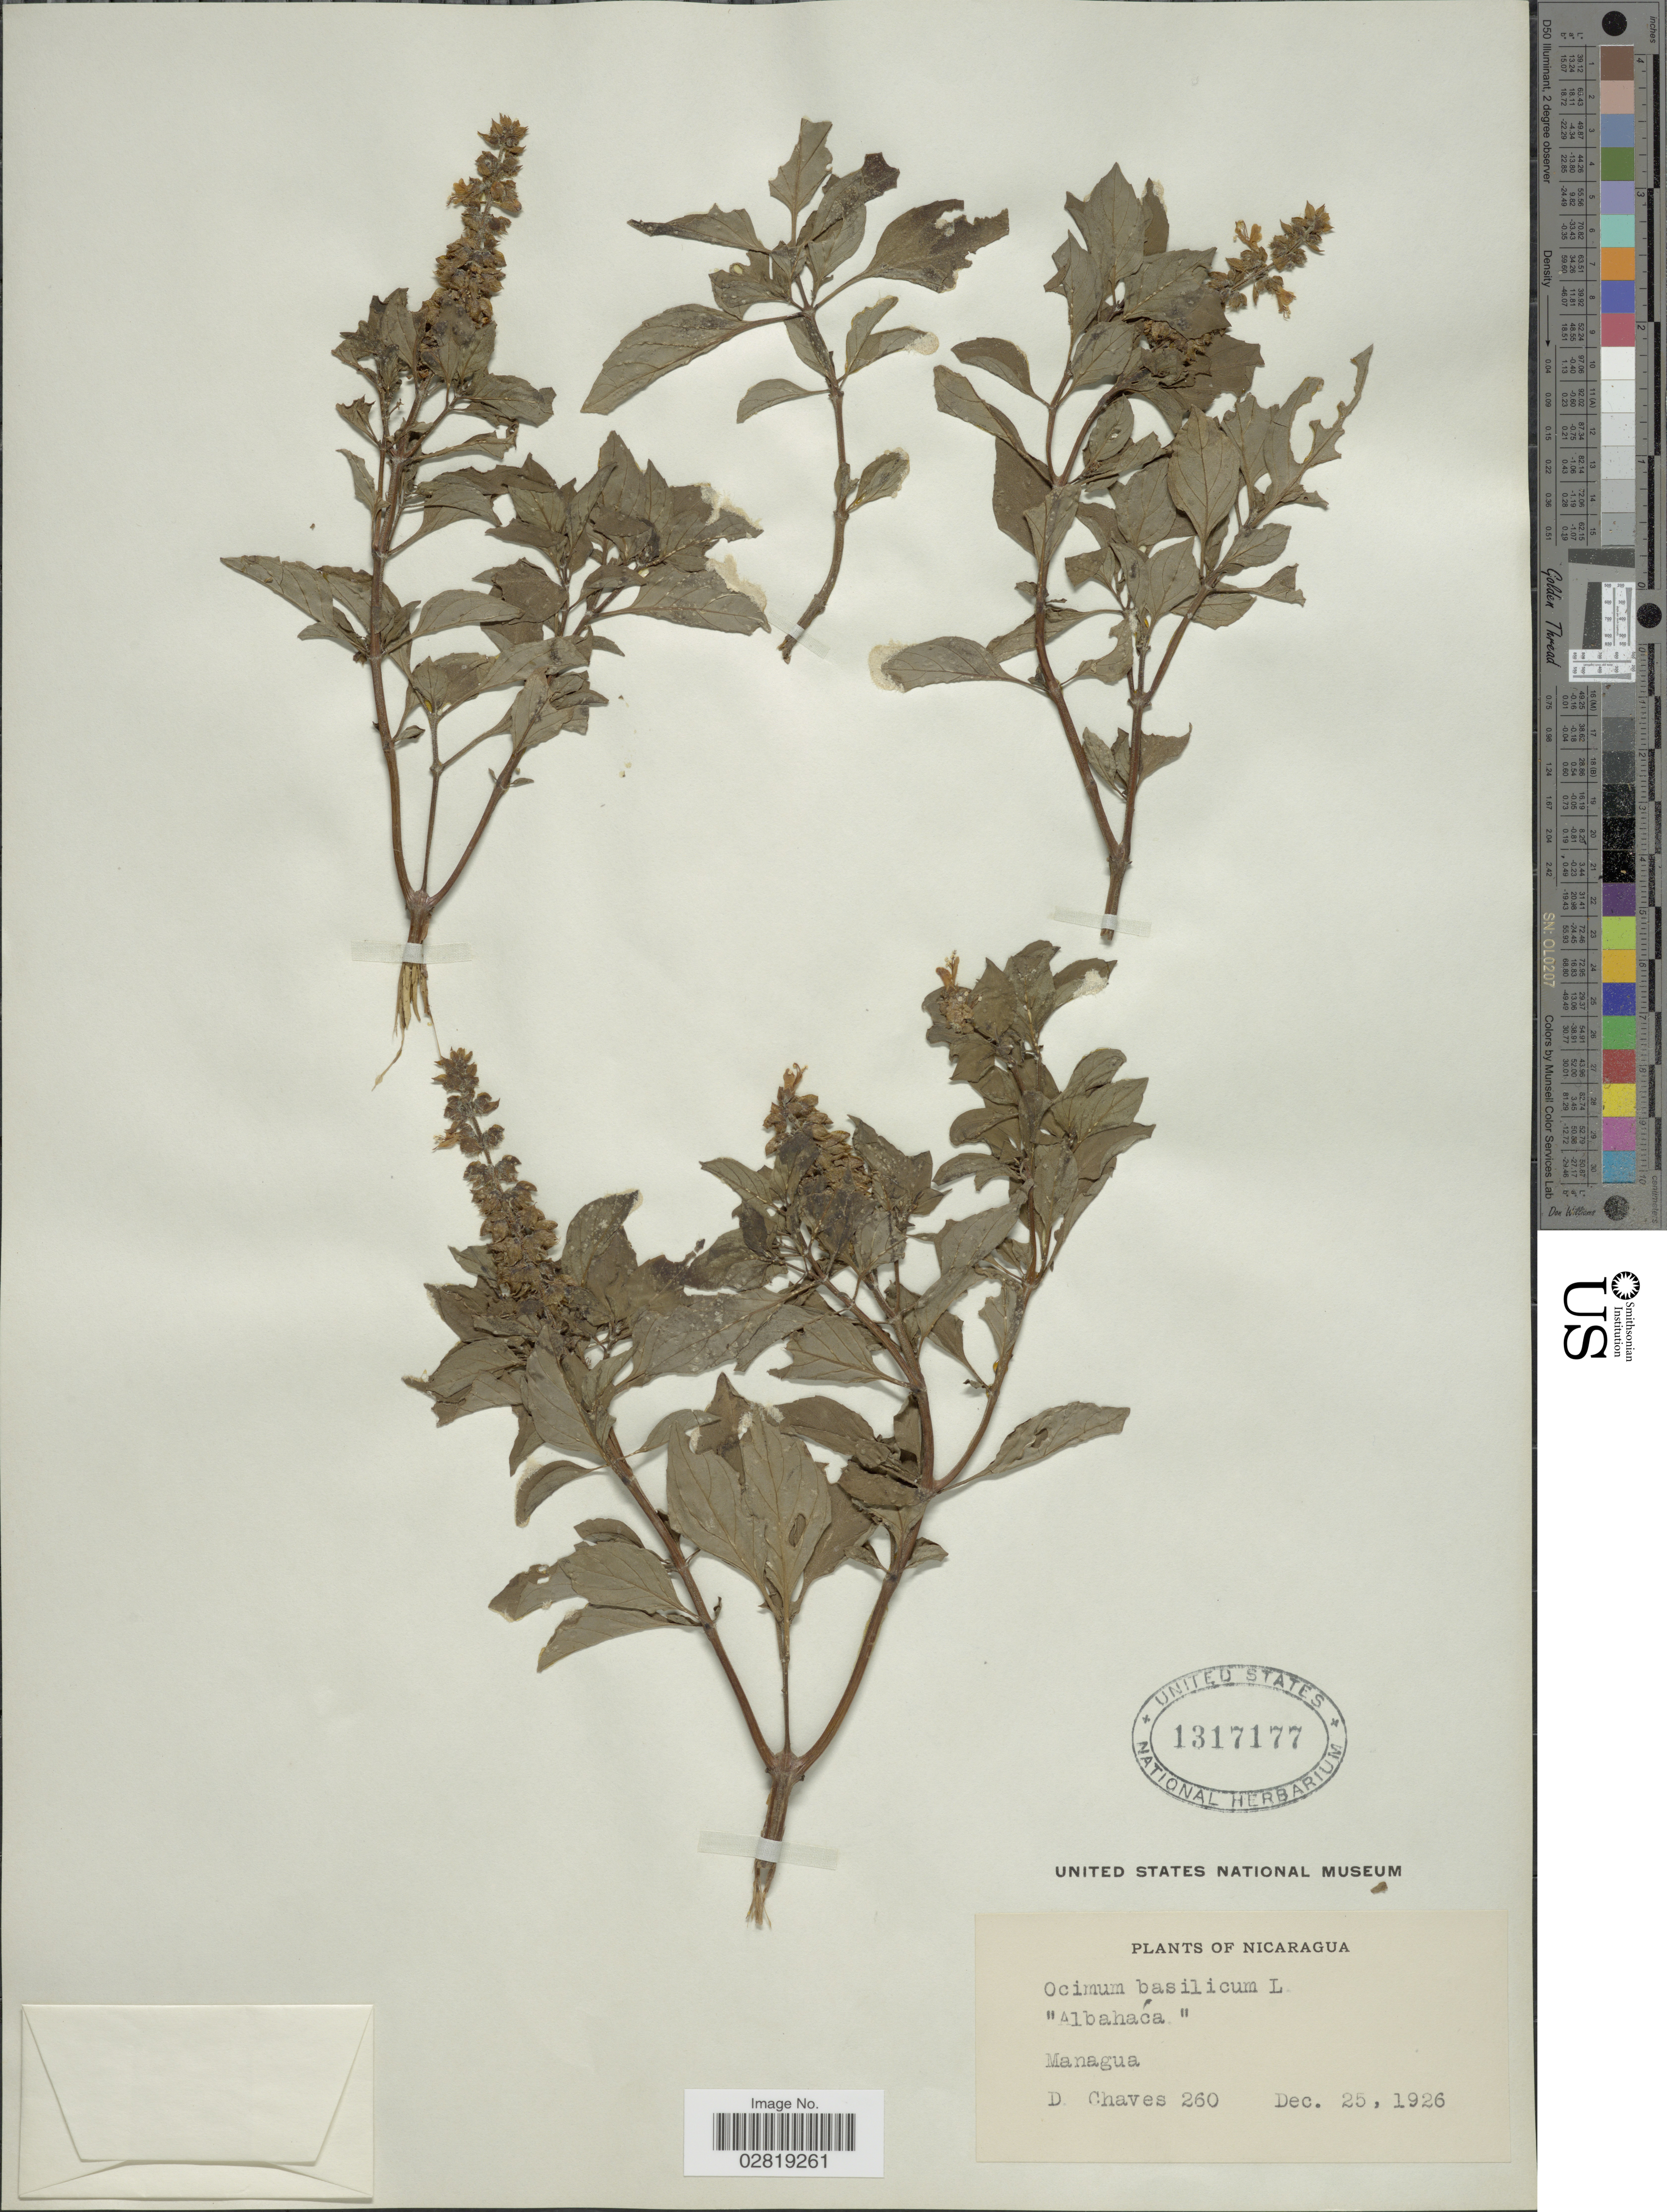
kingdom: Plantae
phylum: Tracheophyta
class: Magnoliopsida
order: Lamiales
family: Lamiaceae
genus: Ocimum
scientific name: Ocimum basilicum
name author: L.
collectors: D. Chaves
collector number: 260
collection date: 1926-12-25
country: Nicaragua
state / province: Managua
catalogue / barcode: US 1317177